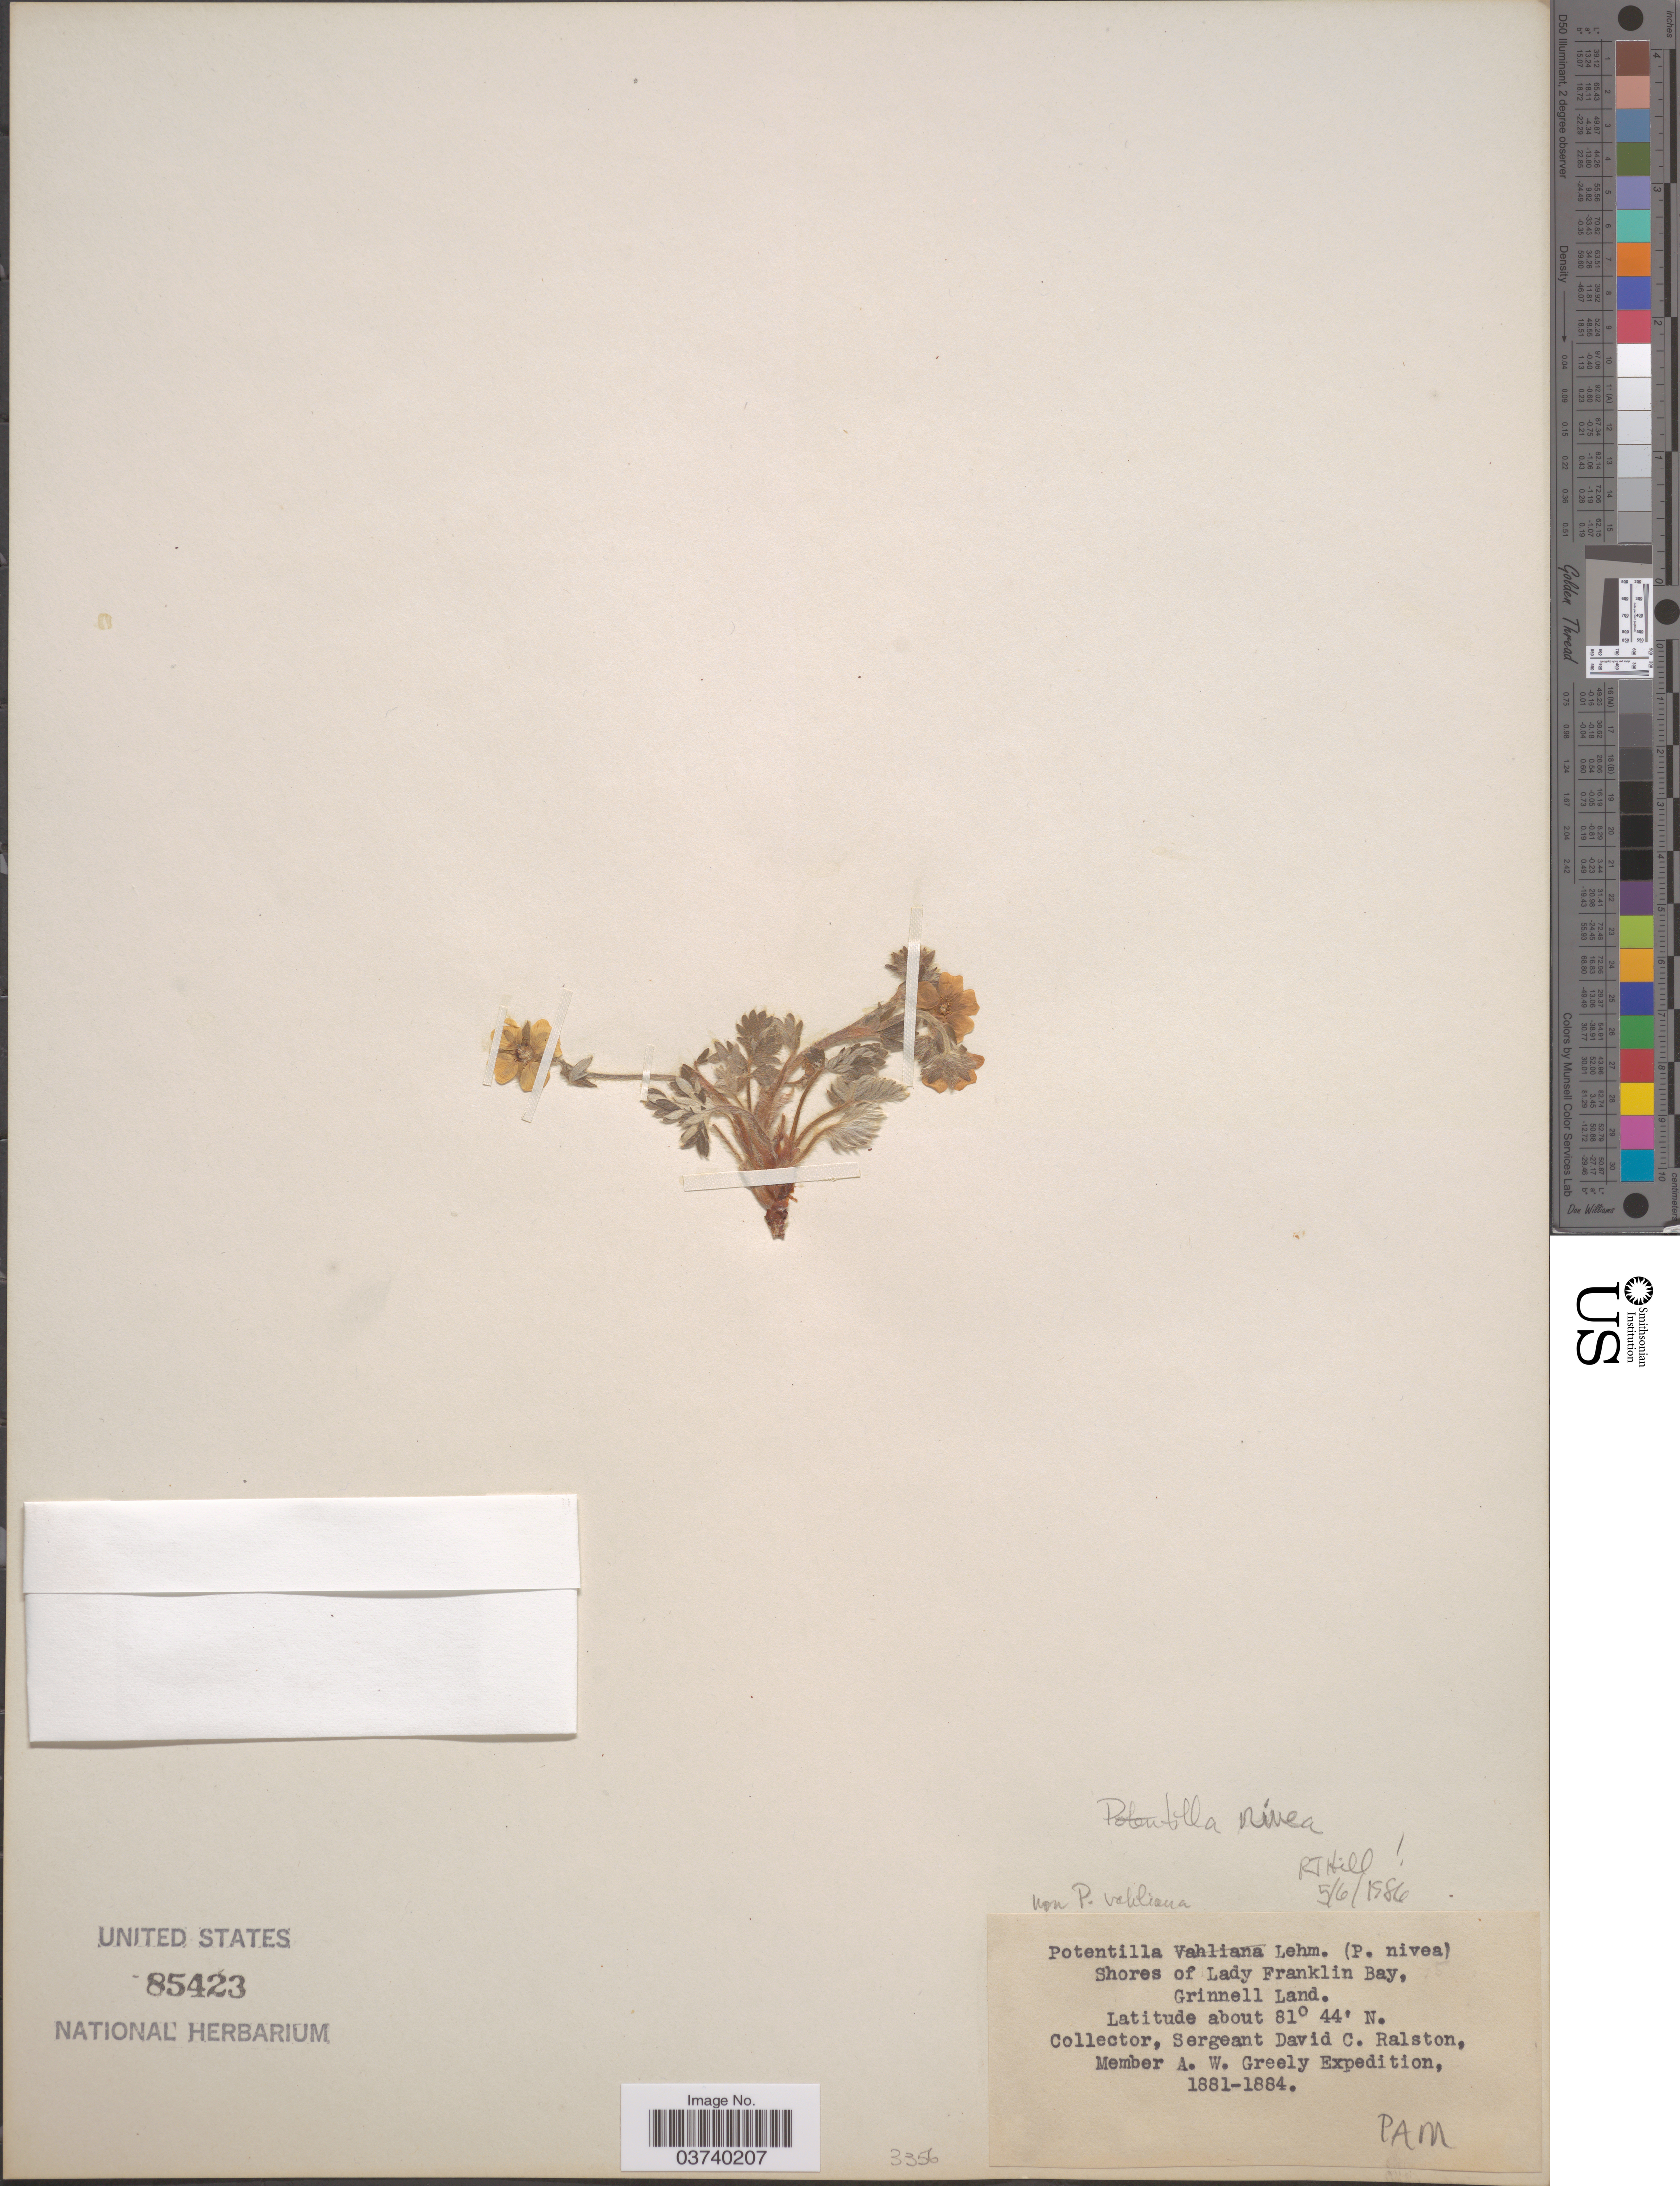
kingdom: Plantae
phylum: Tracheophyta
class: Magnoliopsida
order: Rosales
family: Rosaceae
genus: Potentilla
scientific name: Potentilla nivea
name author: L.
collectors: D. Ralston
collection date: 1881/1884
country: Canada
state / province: Nunavut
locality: Shores of Lady Franklin Bay, Grinnell Land.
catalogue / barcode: US 85423